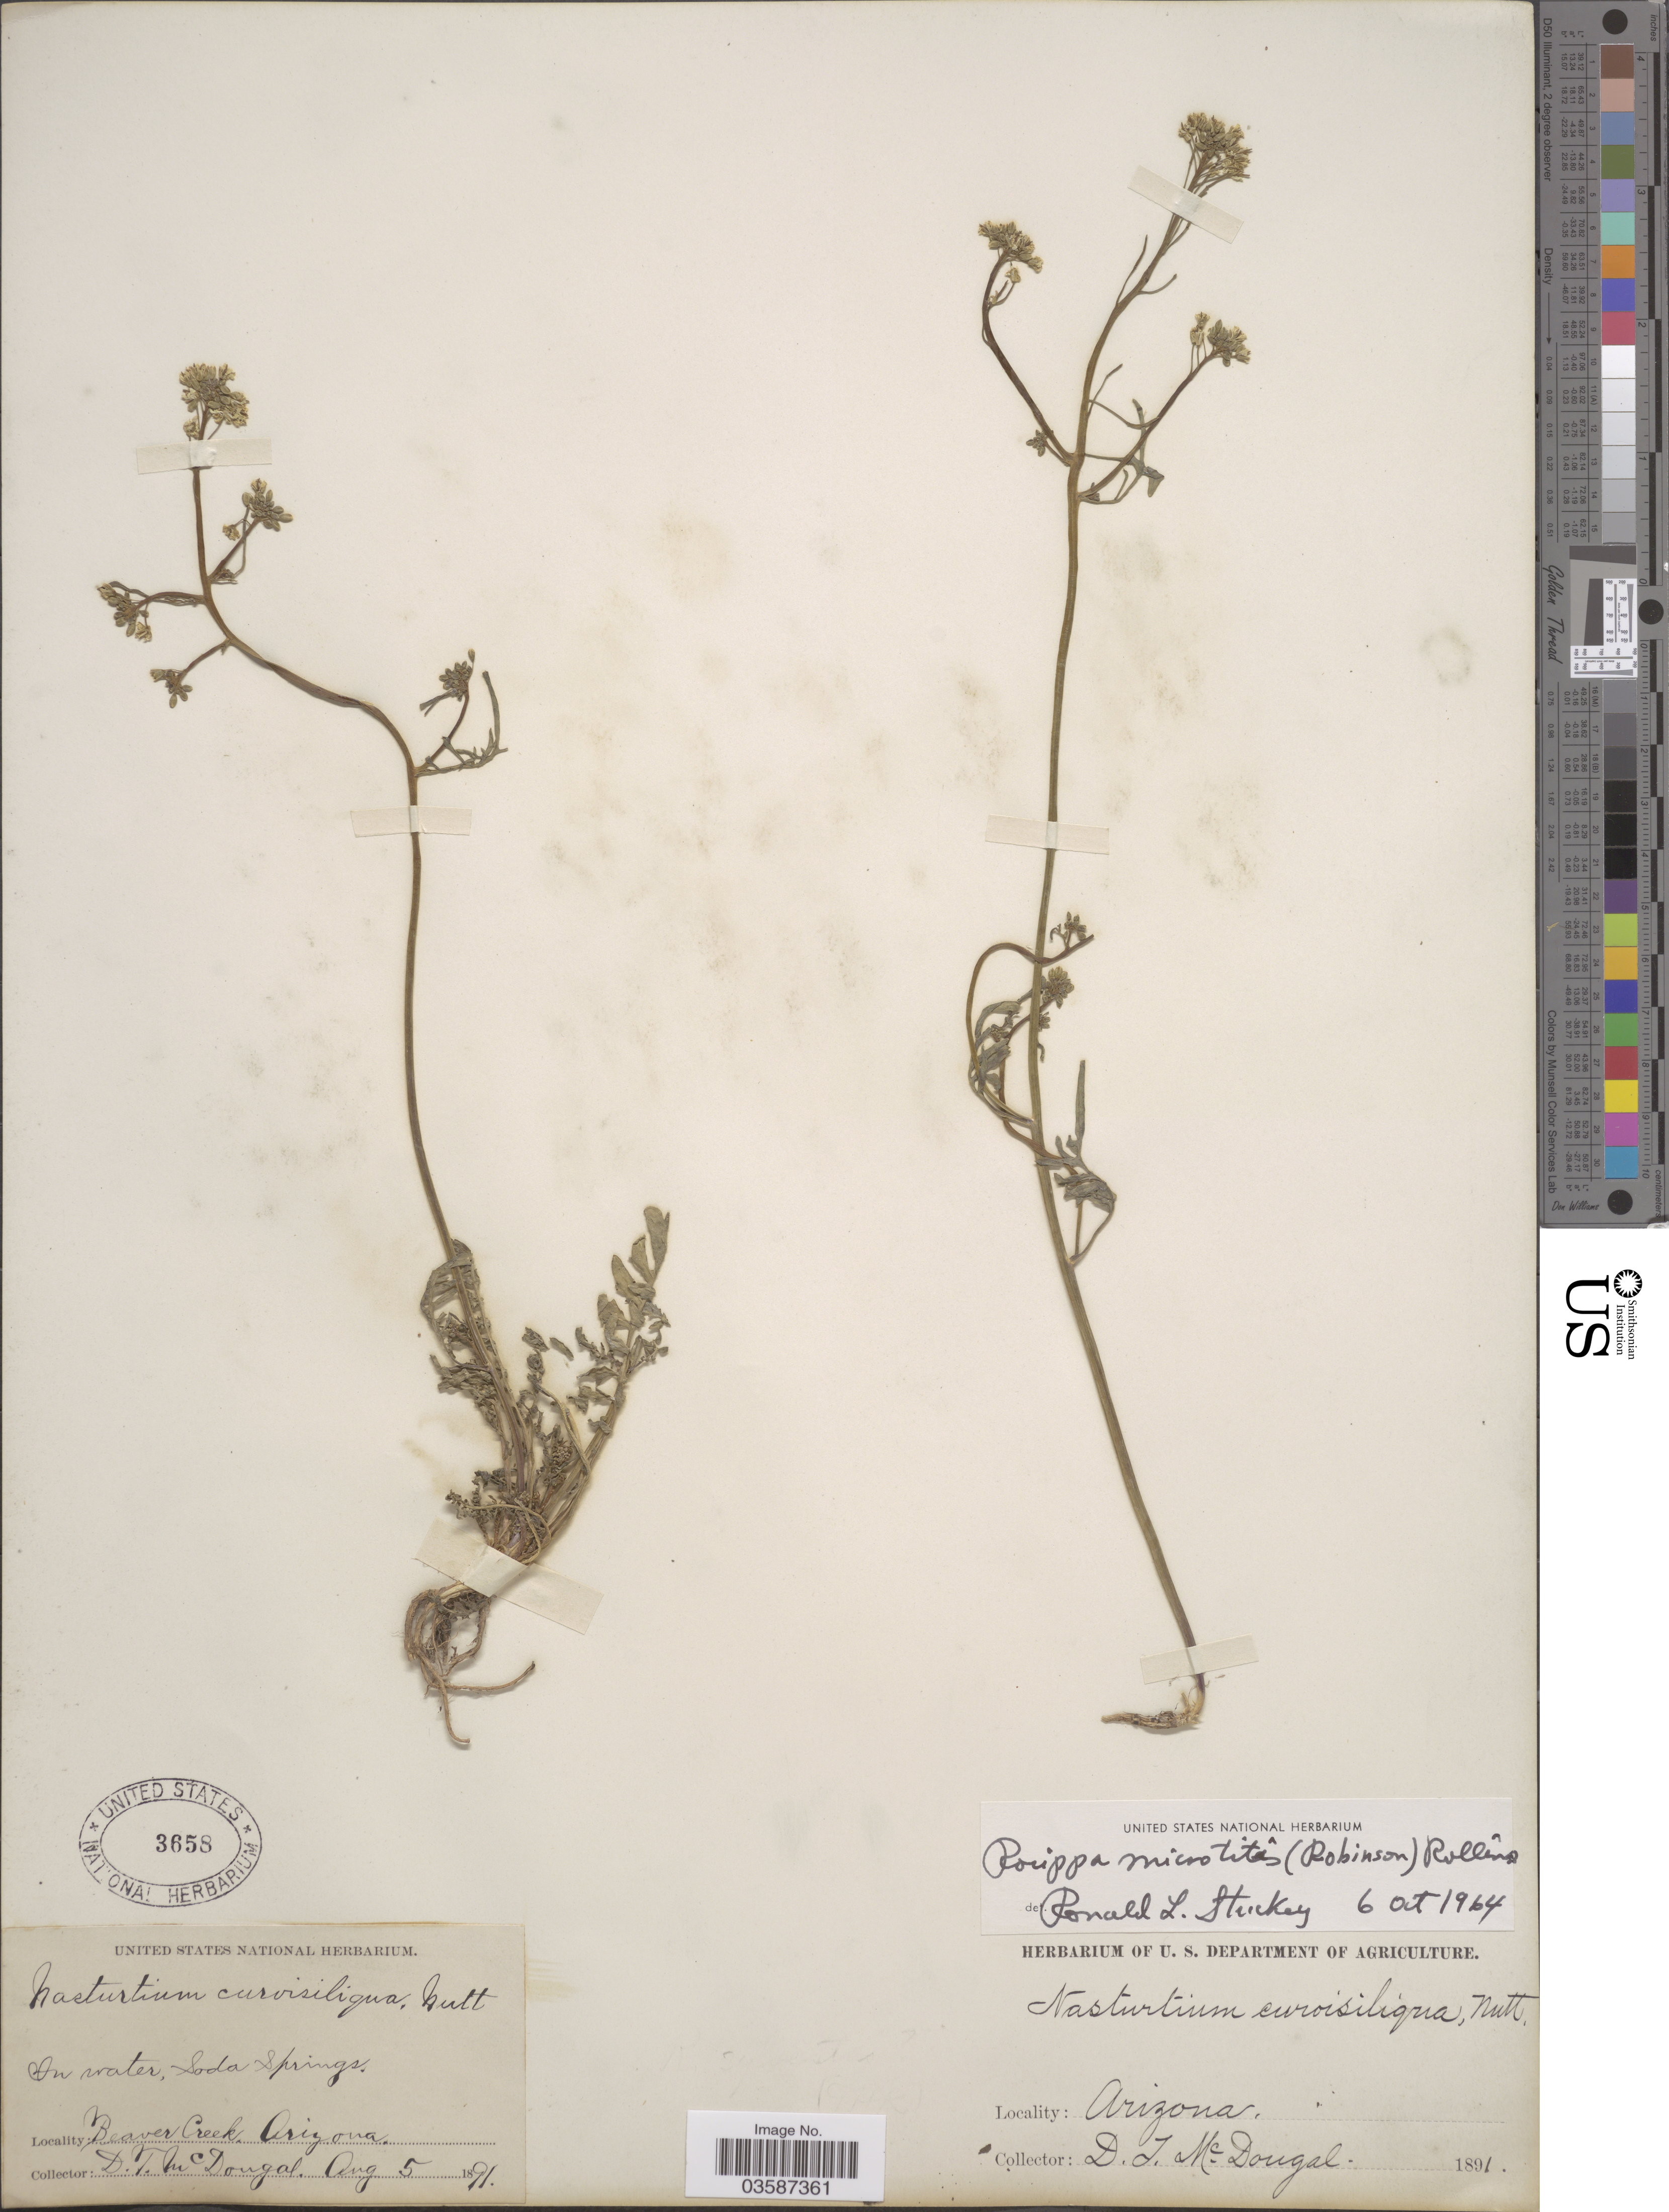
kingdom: Plantae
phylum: Tracheophyta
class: Magnoliopsida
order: Brassicales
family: Brassicaceae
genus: Rorippa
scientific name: Rorippa microtitis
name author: (B.L. Rob.) Rollins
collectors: D. T. MacDougal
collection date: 1891-08-05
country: United States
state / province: Arizona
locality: Beaver Creek Arizona.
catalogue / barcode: US 3658